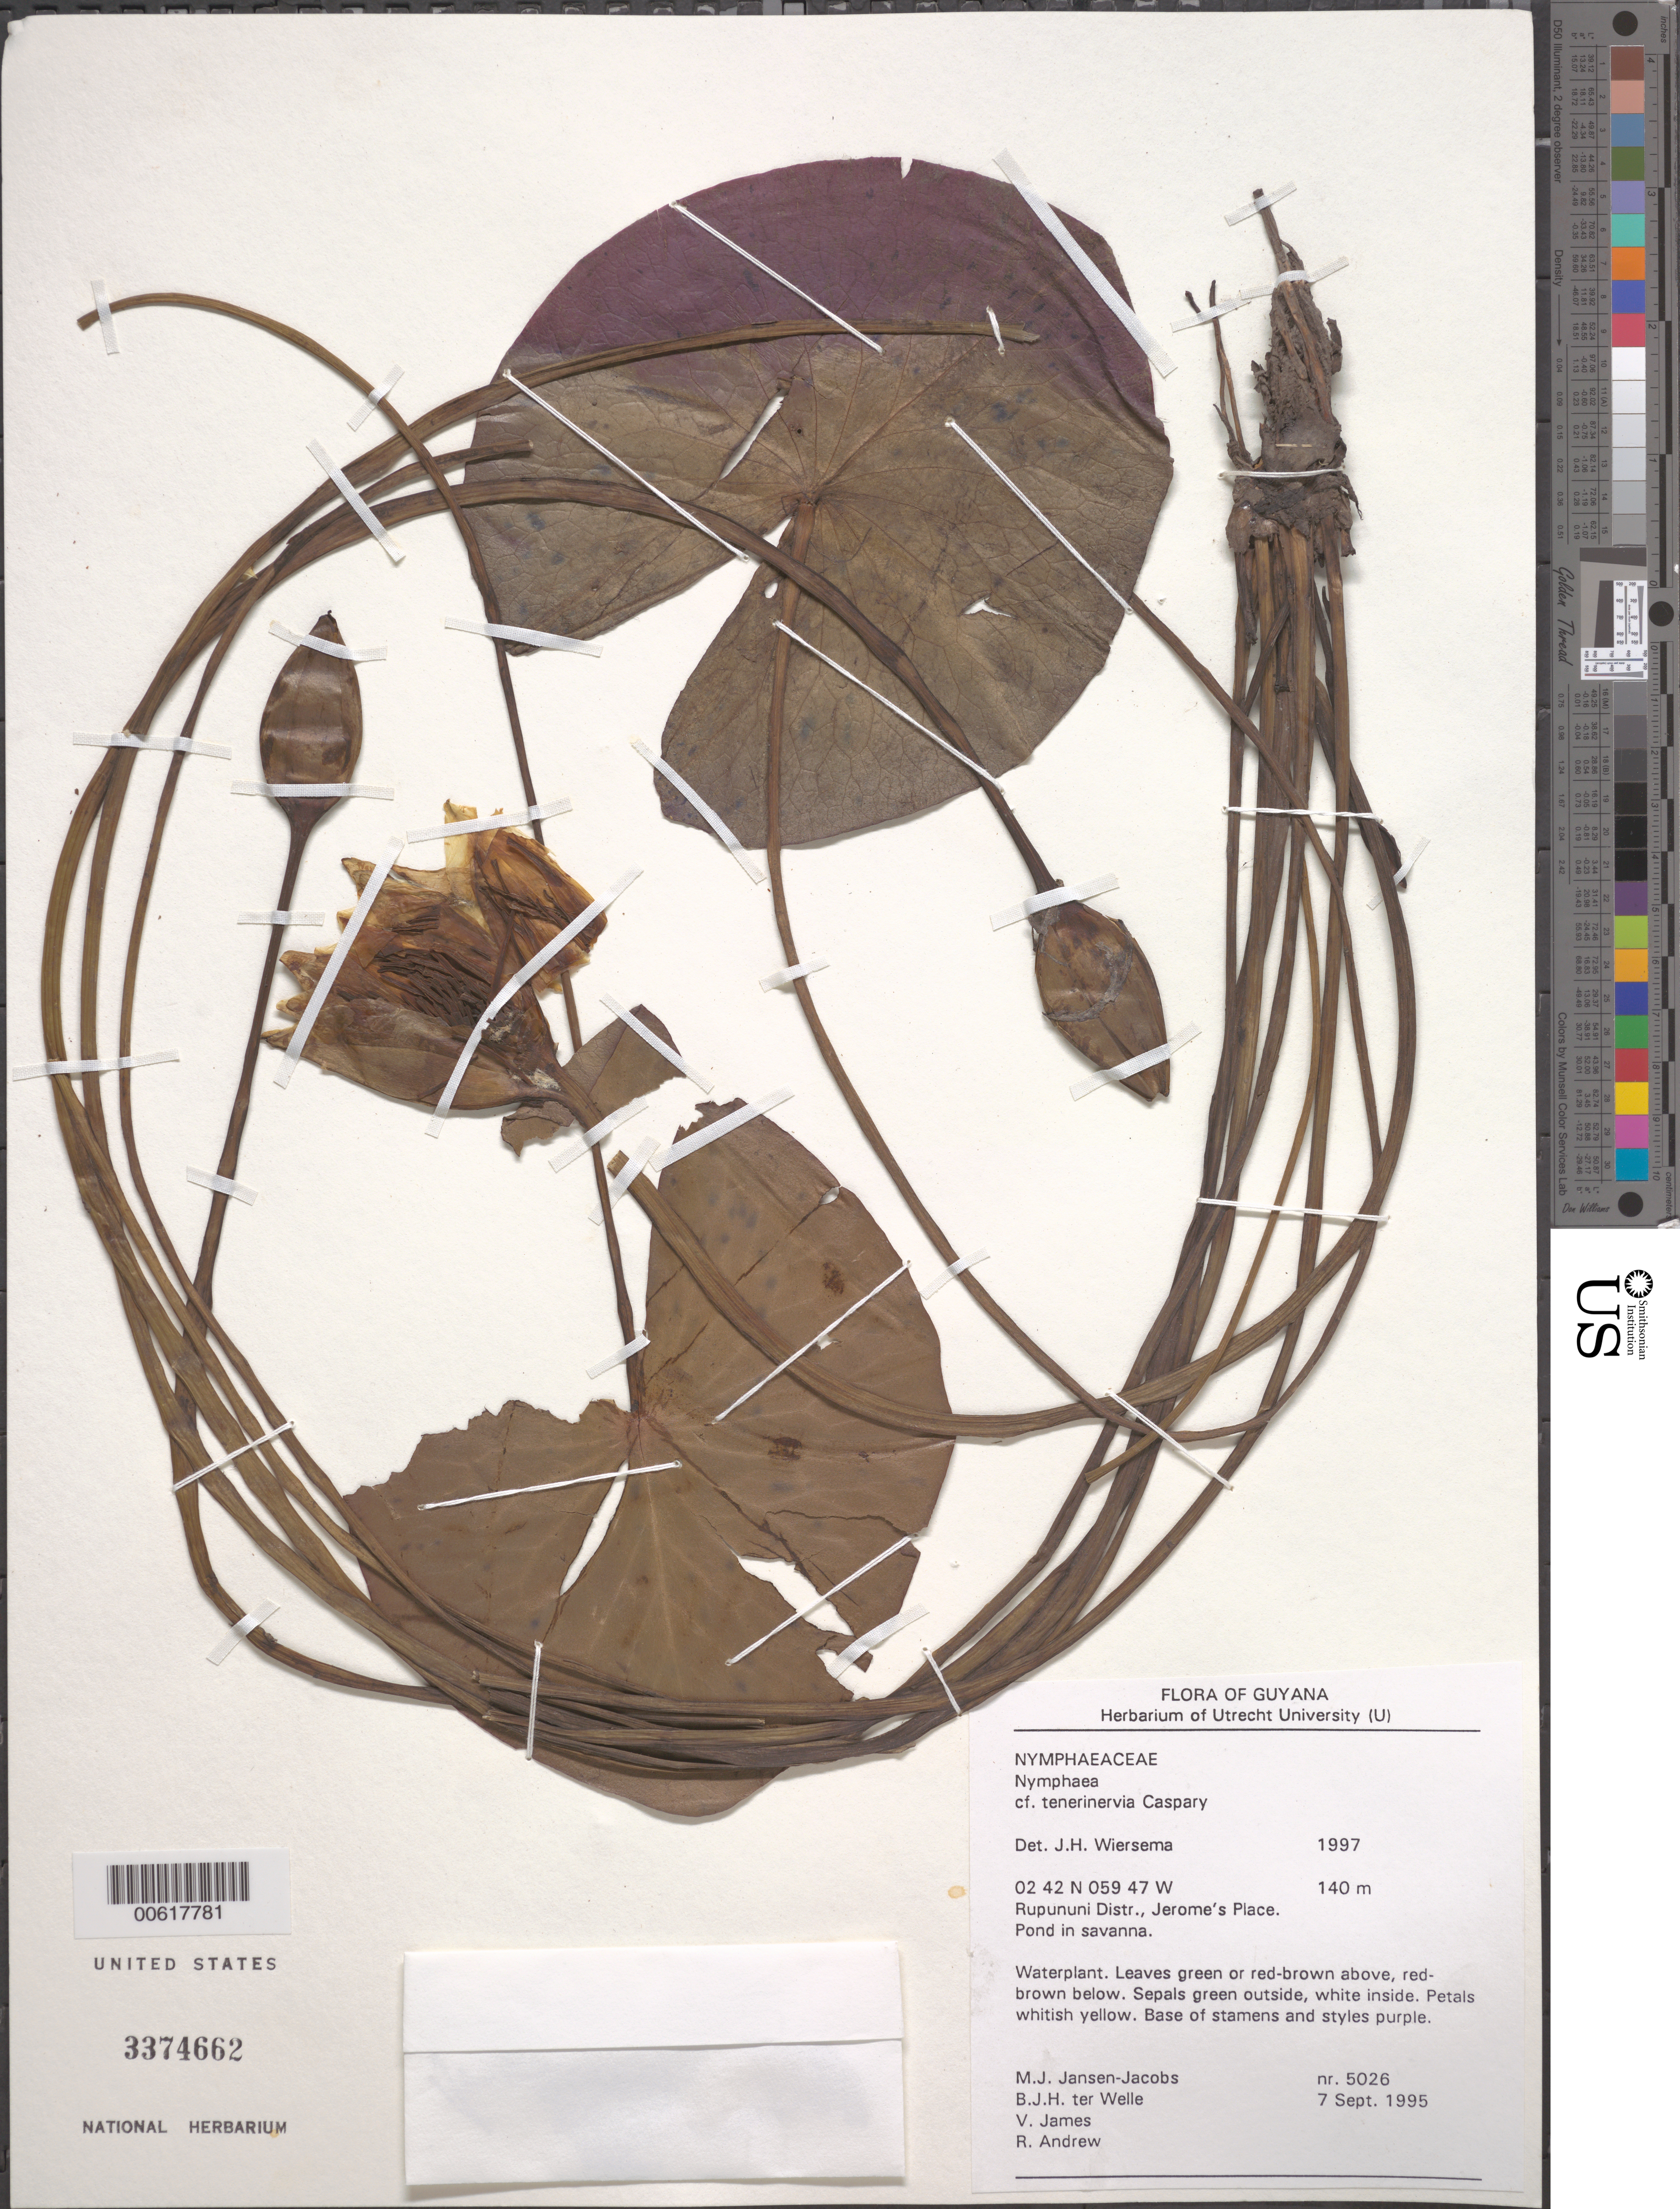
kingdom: Plantae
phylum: Tracheophyta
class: Magnoliopsida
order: Nymphaeales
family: Nymphaeaceae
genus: Nymphaea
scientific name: Nymphaea tenerinervia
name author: Casp.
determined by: Wiersema, John H.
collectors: M. J. Jansen-Jacobs, B. Welle, V. James & R. Andrew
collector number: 5026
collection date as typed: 7-Sep-95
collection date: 1995-09-07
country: Guyana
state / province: U. Takutu-U. Essequibo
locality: Jerome's Place, Talidku Mt., Rupununi Dist.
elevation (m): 140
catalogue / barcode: US 3374662